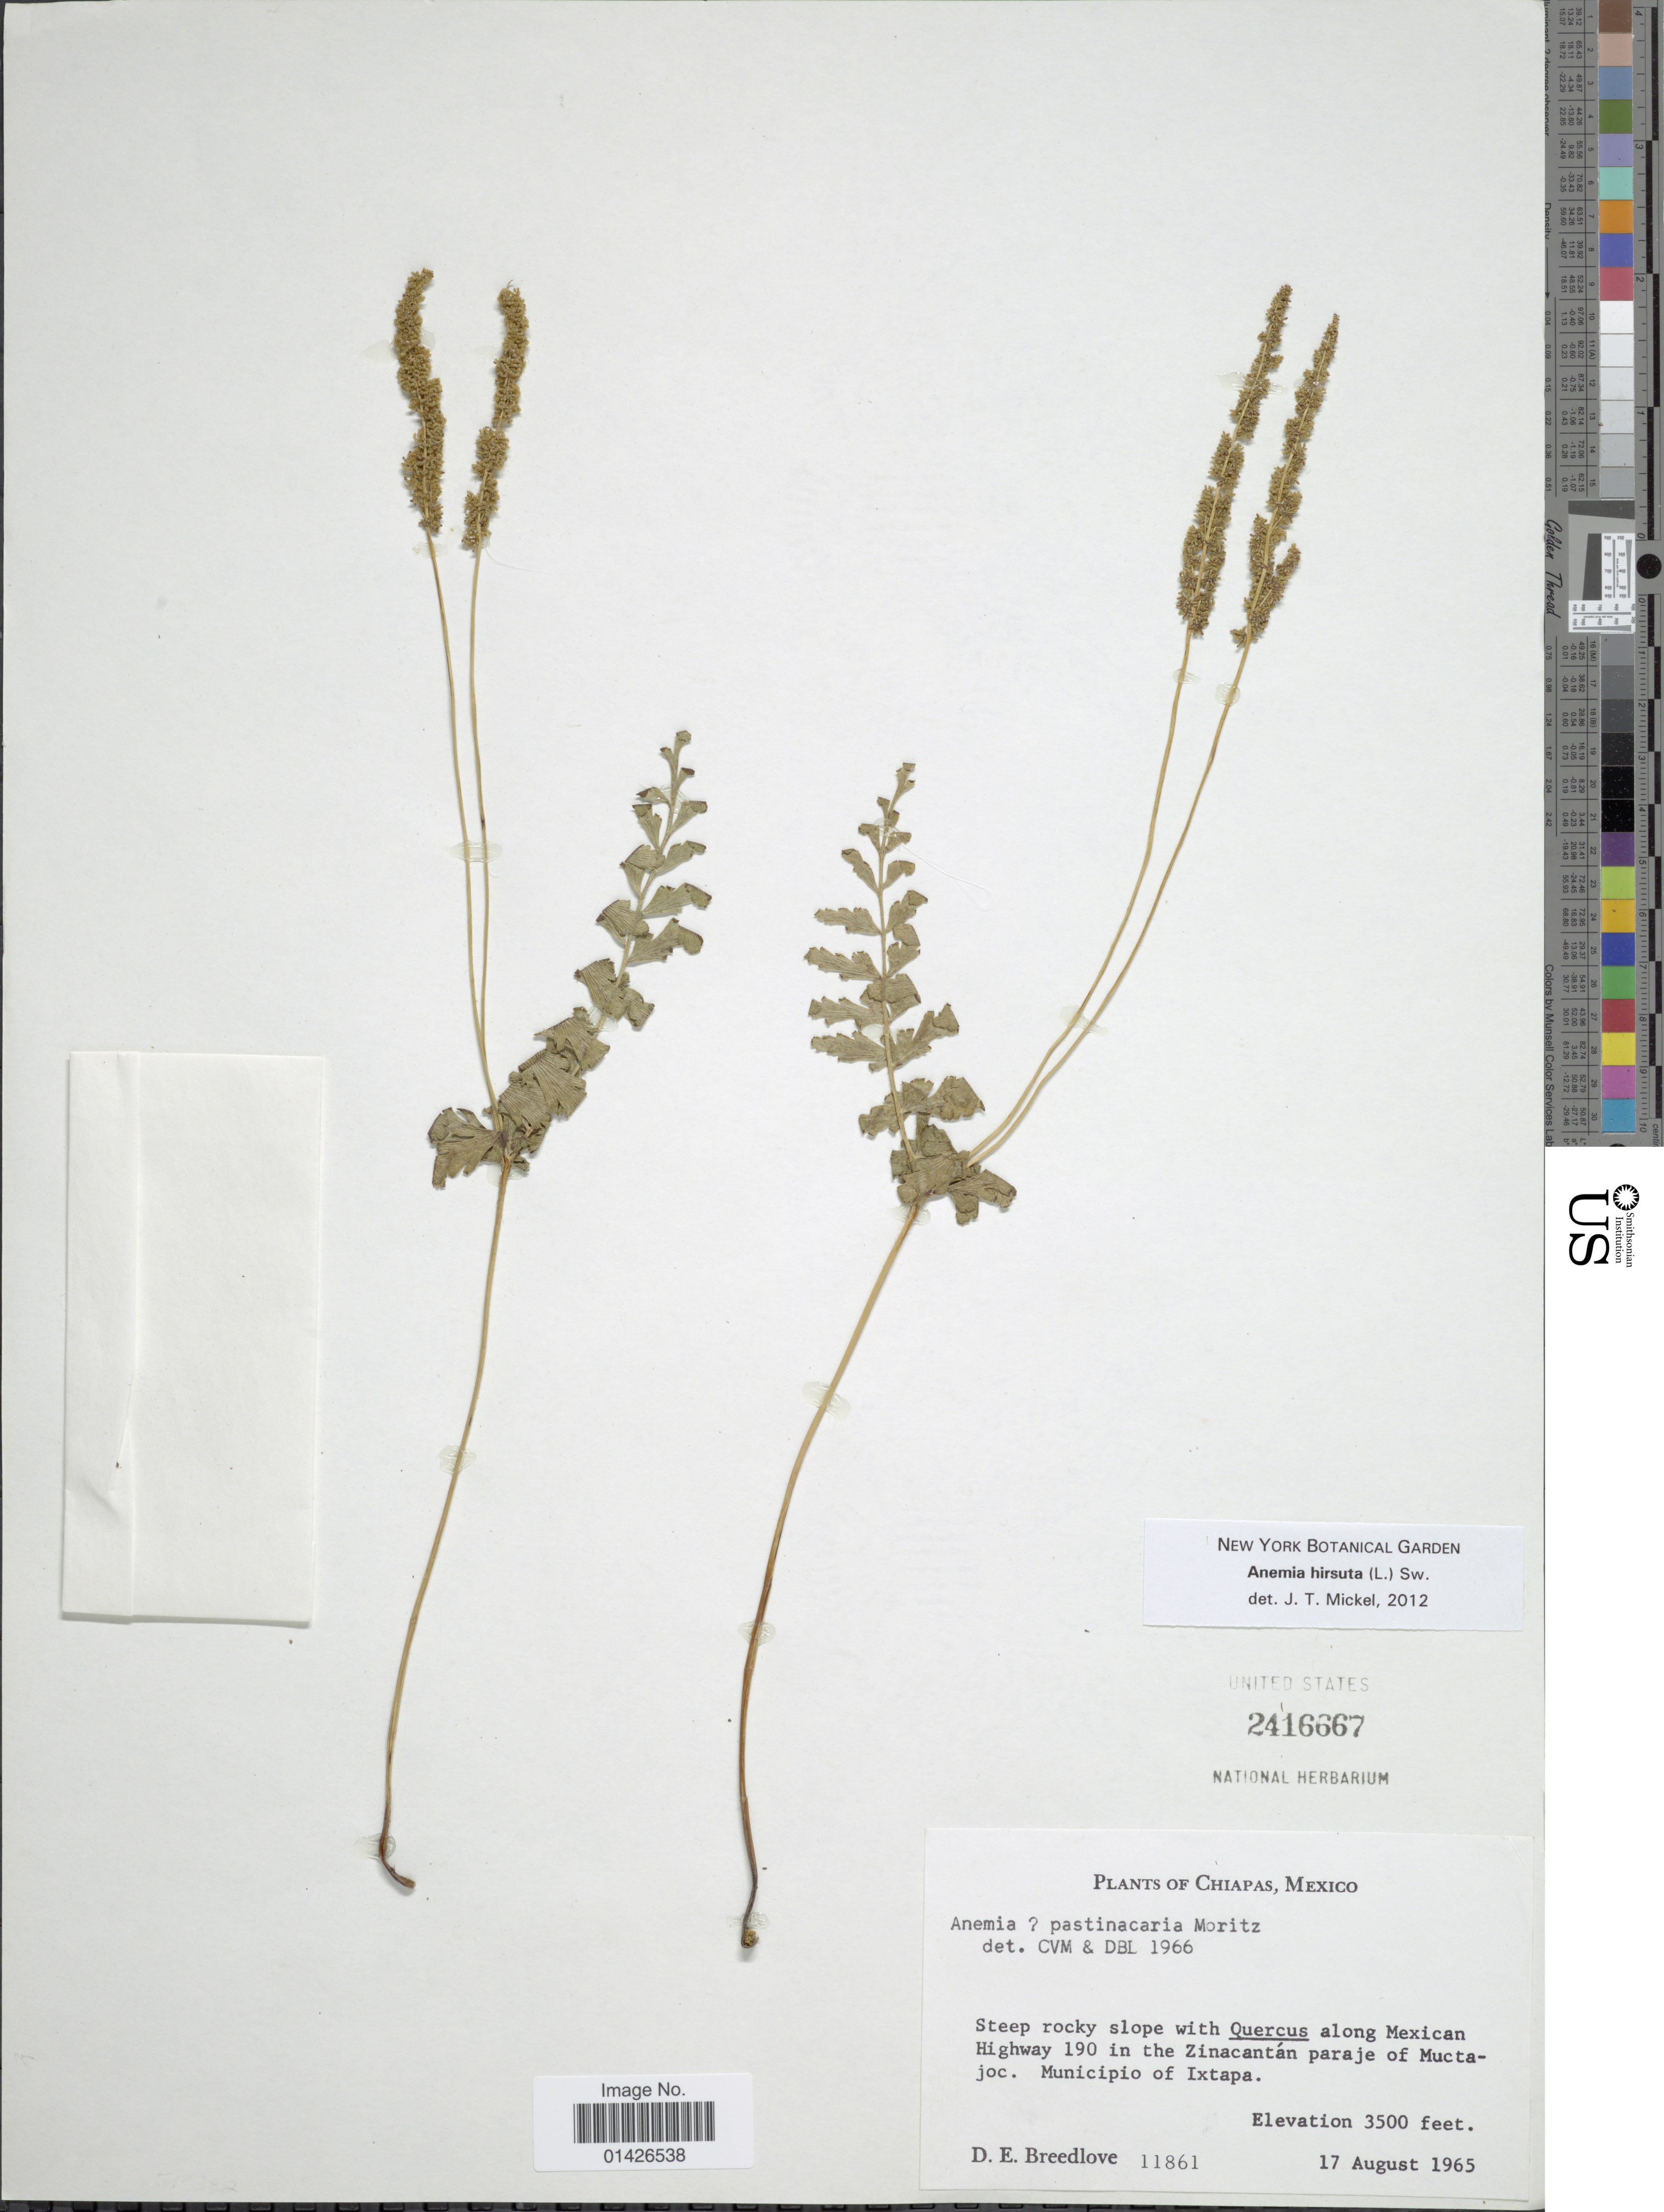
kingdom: Plantae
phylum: Tracheophyta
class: Polypodiopsida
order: Schizaeales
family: Anemiaceae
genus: Anemia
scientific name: Anemia hirsuta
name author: (L.) Sw.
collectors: D. E. Breedlove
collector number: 11861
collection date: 1965-08-17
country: Mexico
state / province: Chiapas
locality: Along Mexican Highway 190 in the Zinacantán paraje of Muctajoc. Municipio of Ixtapa.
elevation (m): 1067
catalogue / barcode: US 2416667